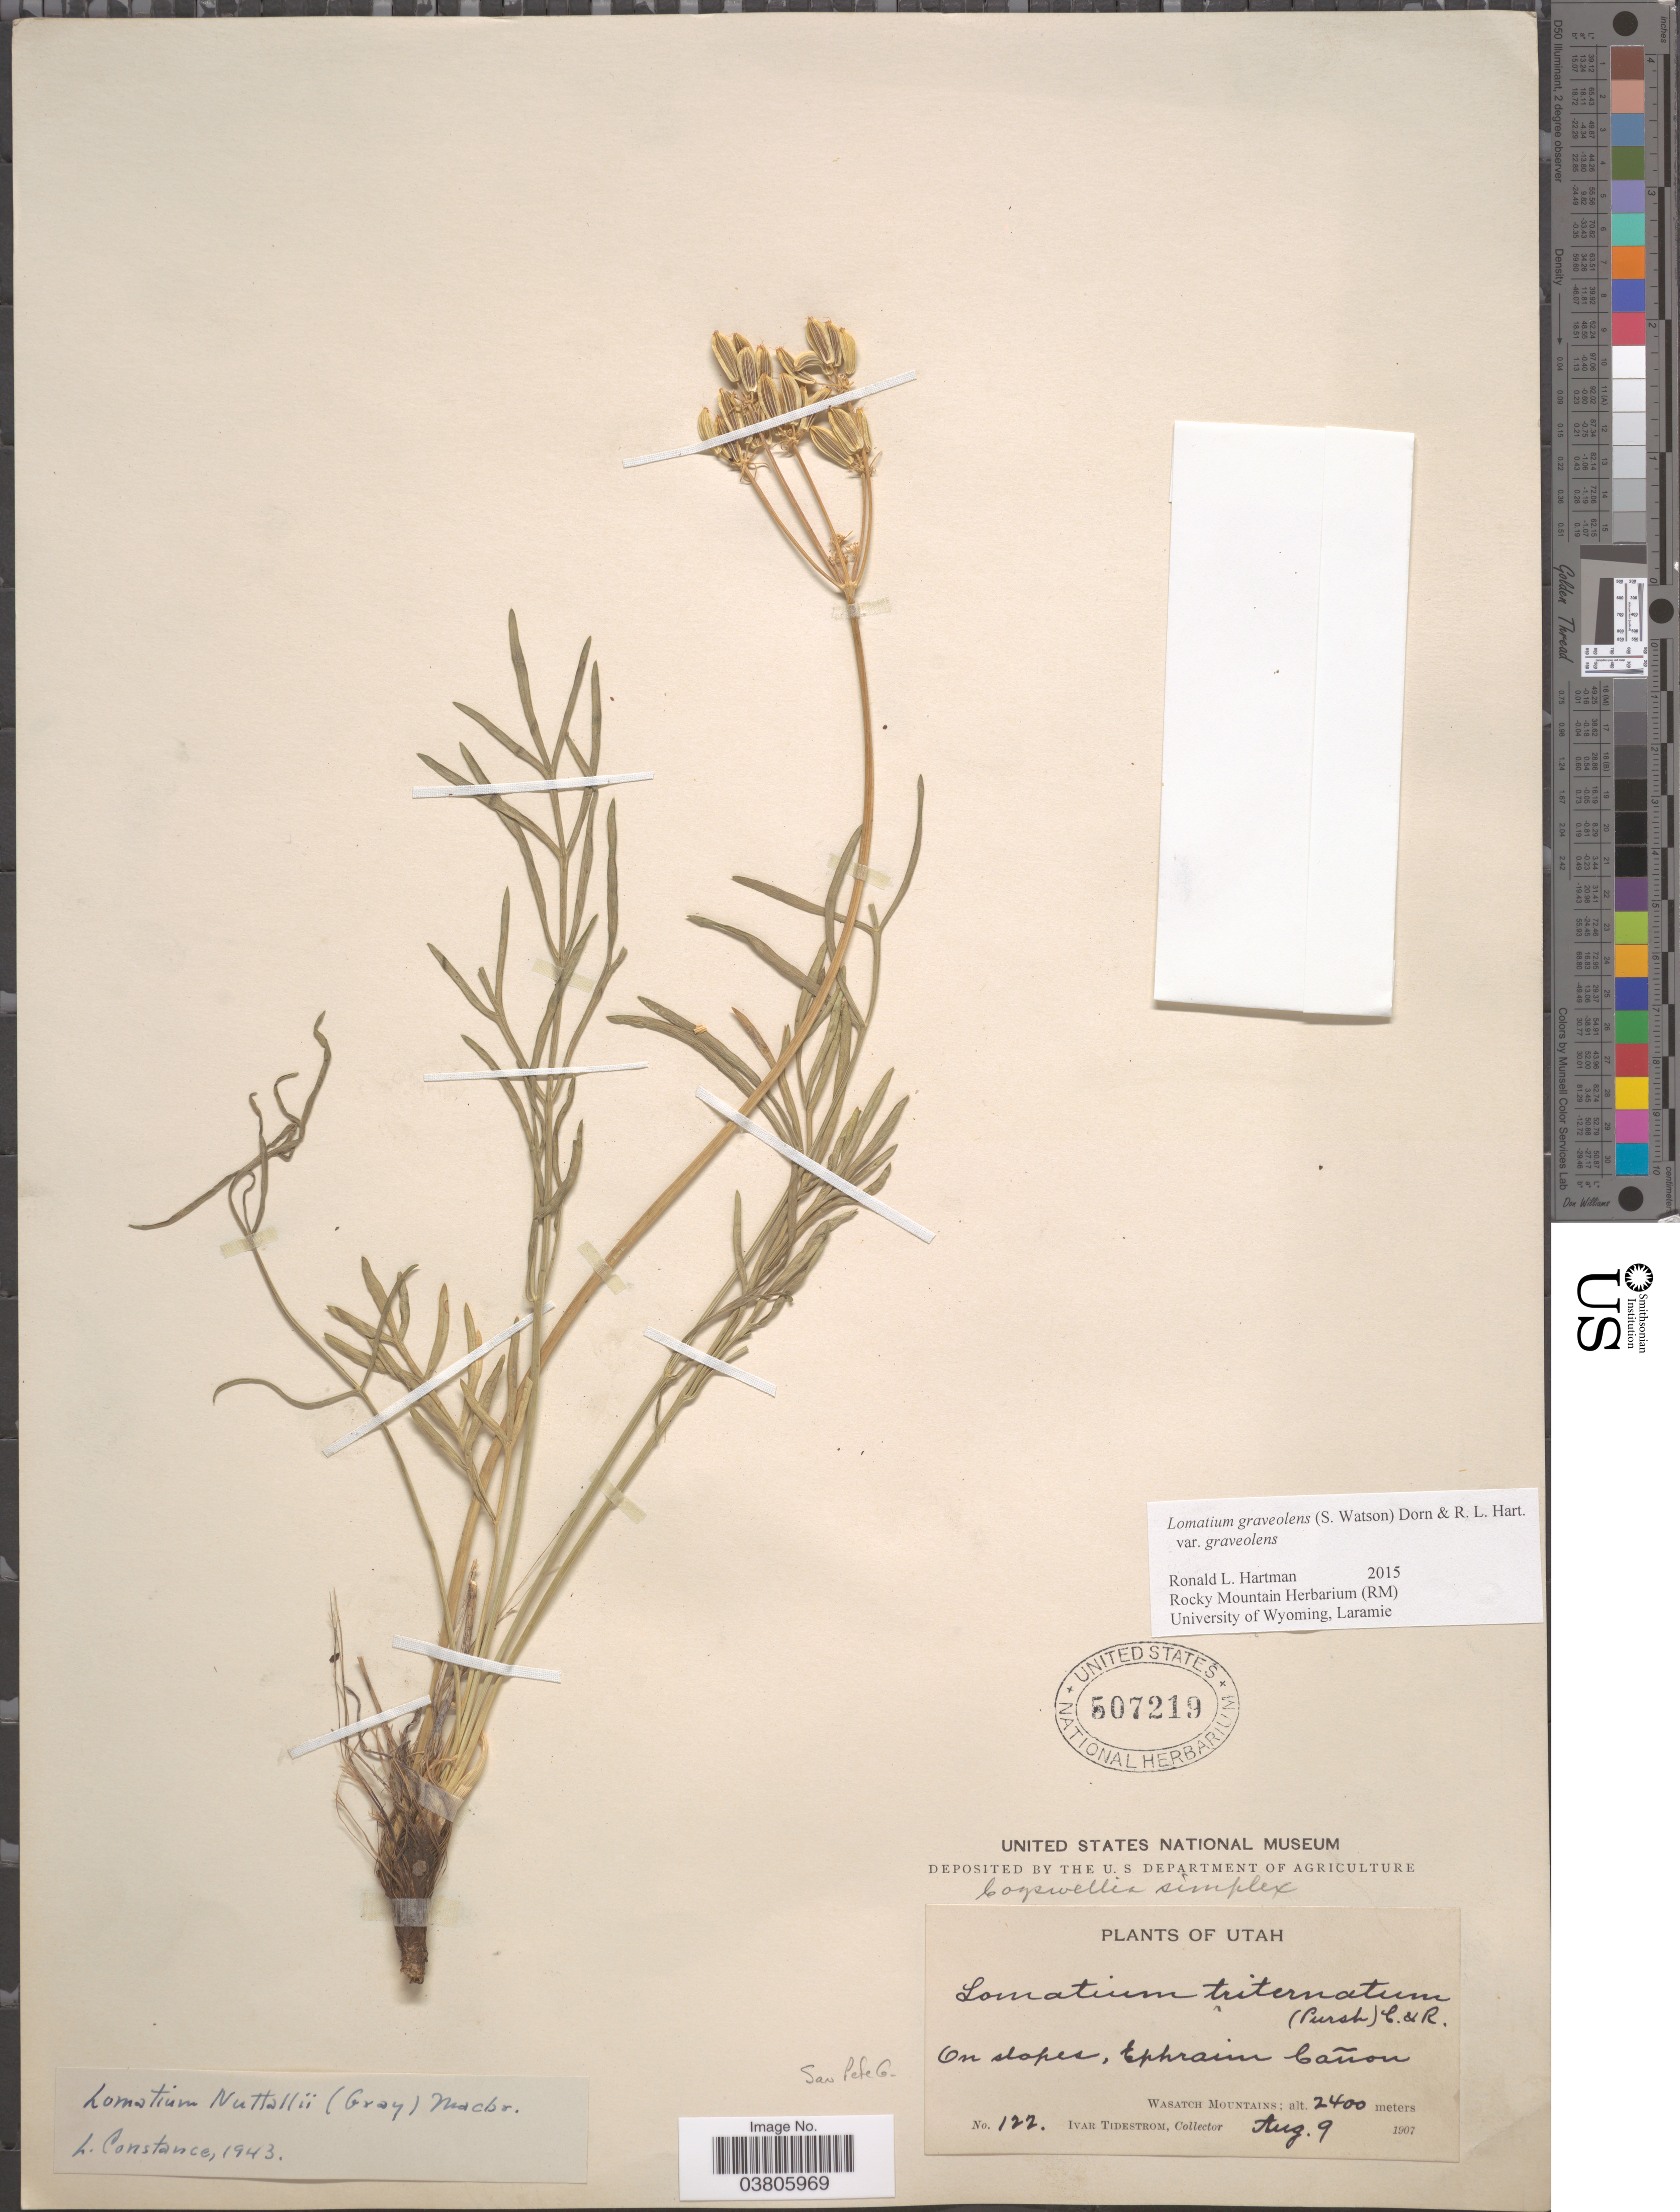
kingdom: Plantae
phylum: Tracheophyta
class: Magnoliopsida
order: Apiales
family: Apiaceae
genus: Lomatium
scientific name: Lomatium graveolens var. graveolens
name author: (S. Watson) Dorn & R.L. Hartm.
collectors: I. F. Tidestrom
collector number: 122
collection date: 1907-08-09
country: United States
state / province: Utah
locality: On slopes, Ephraim Cañon. Wasatch Mountains. San Pete Co.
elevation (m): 2400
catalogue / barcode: US 507219